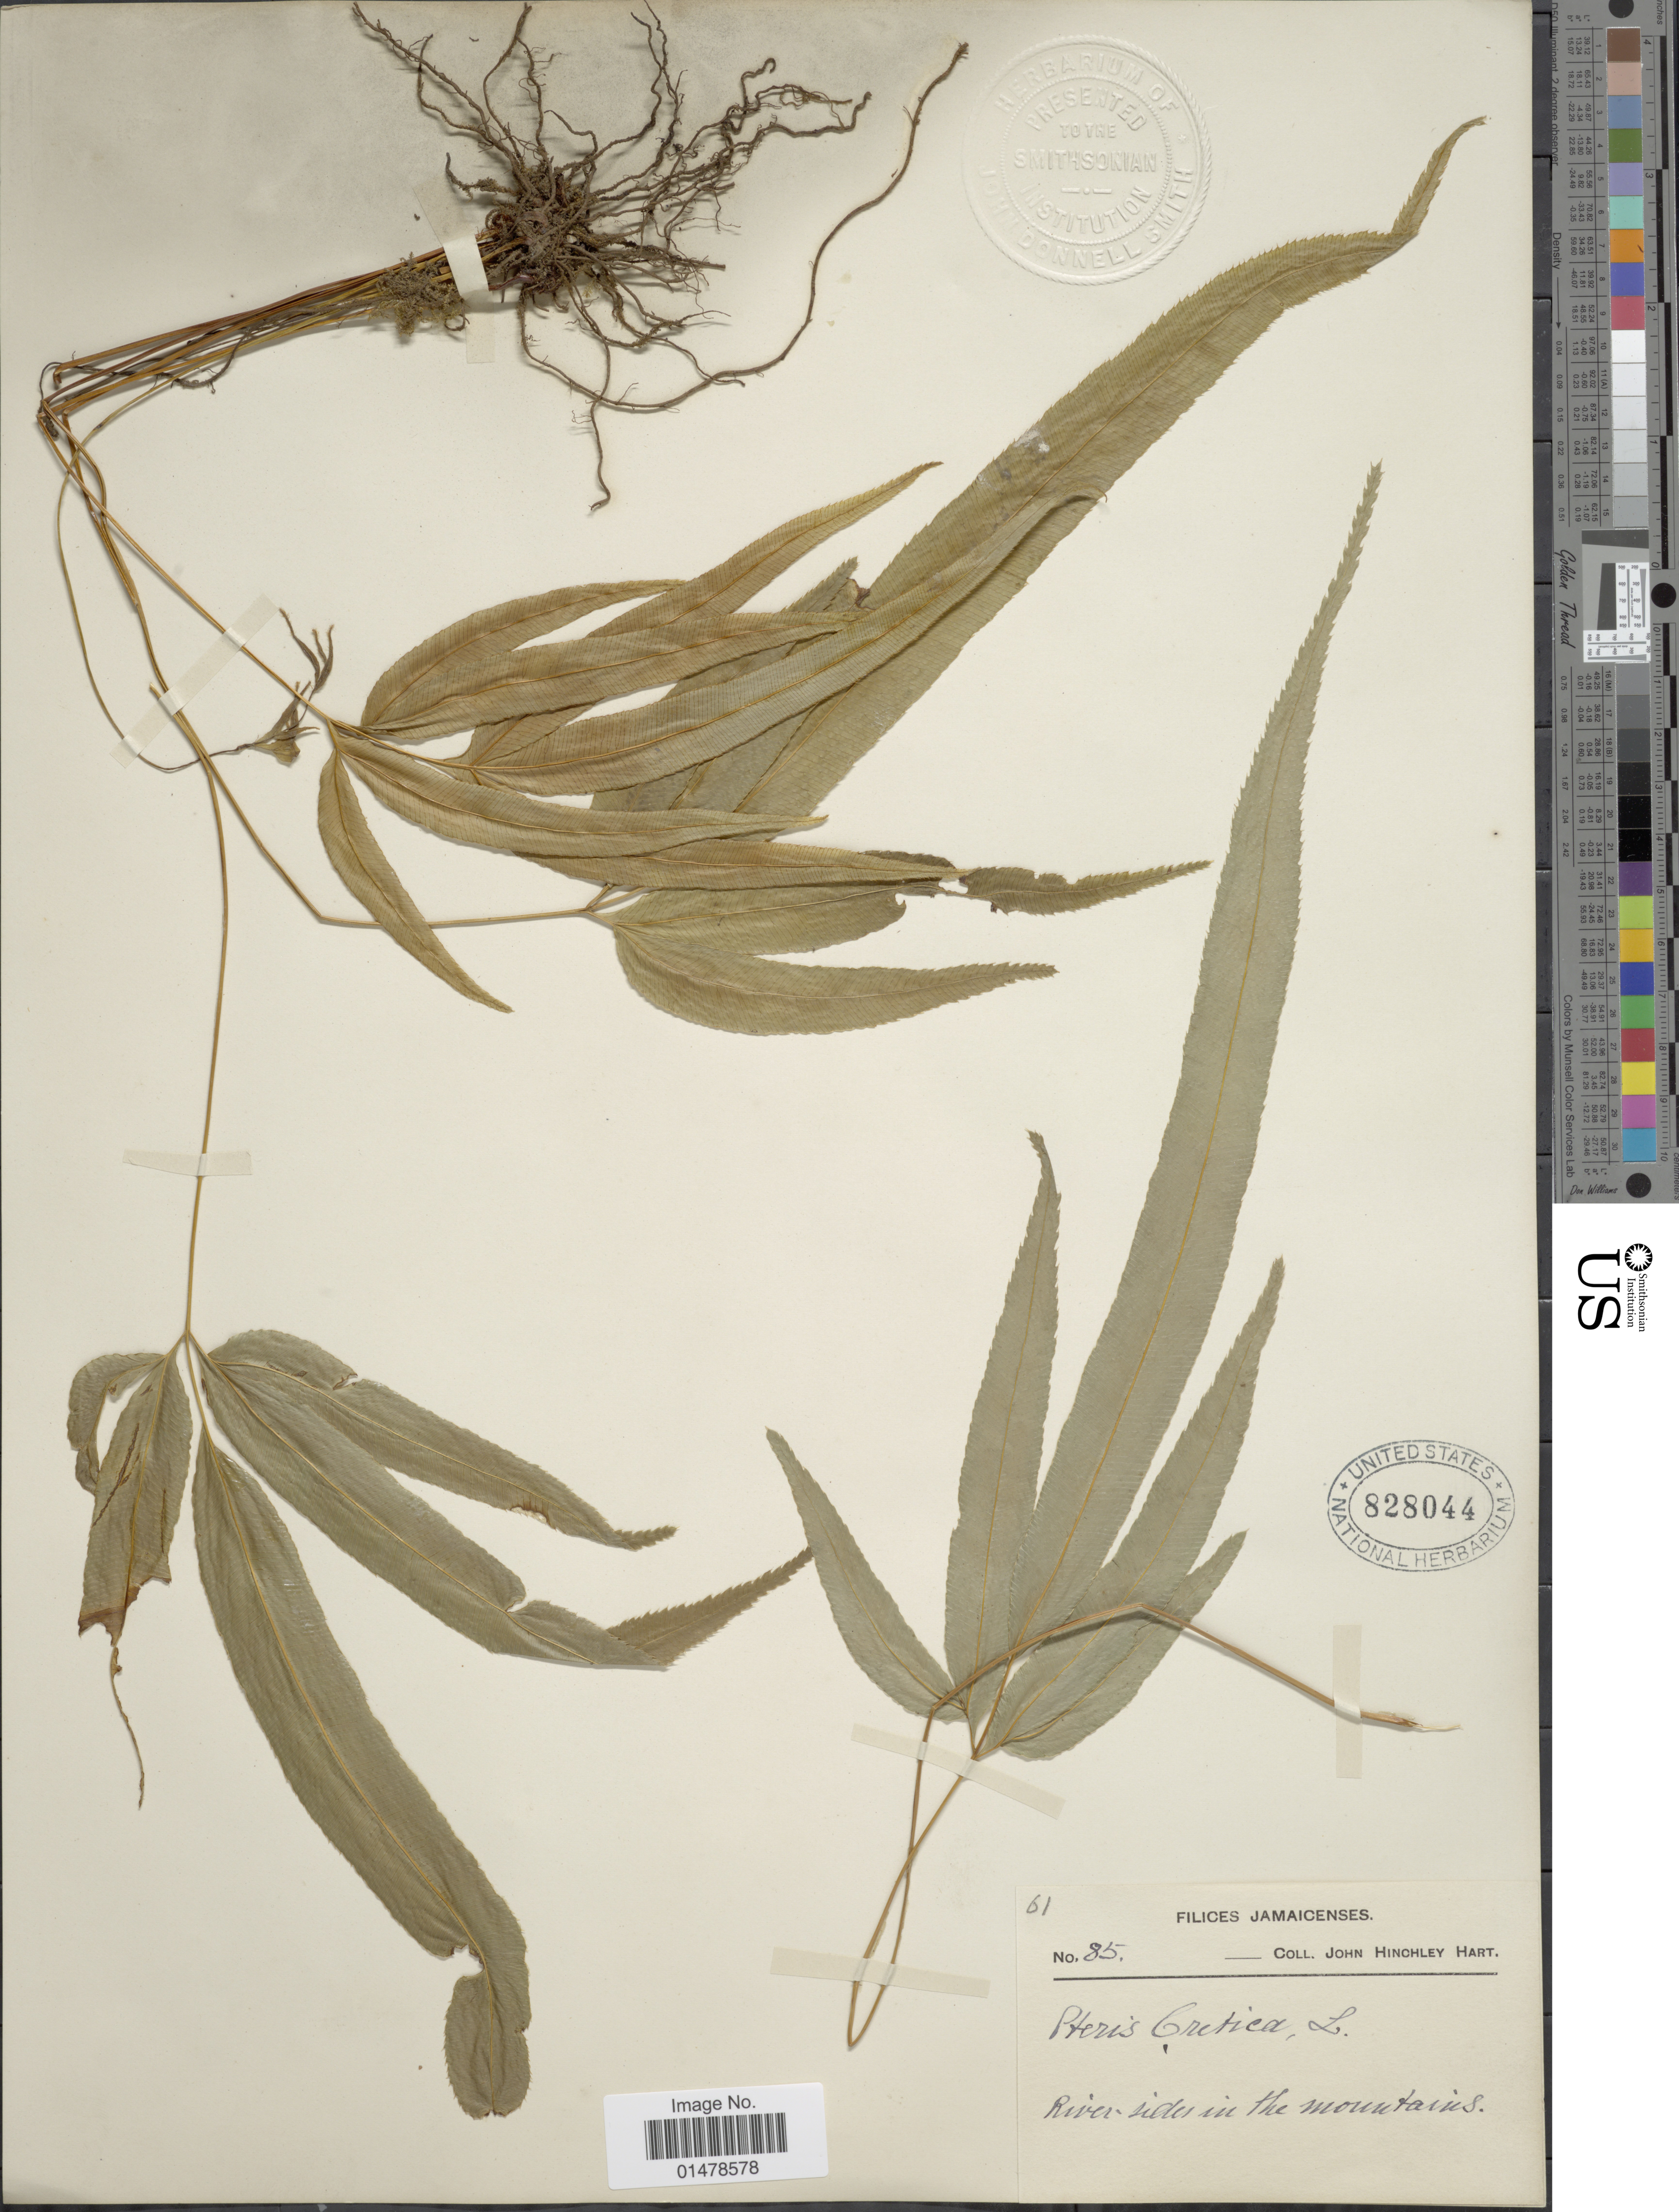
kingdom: Plantae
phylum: Tracheophyta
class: Polypodiopsida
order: Polypodiales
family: Pteridaceae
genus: Pteris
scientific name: Pteris cretica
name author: L.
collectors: J. H. Hart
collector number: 85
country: Jamaica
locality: River sides in the mountains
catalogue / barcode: US 828044